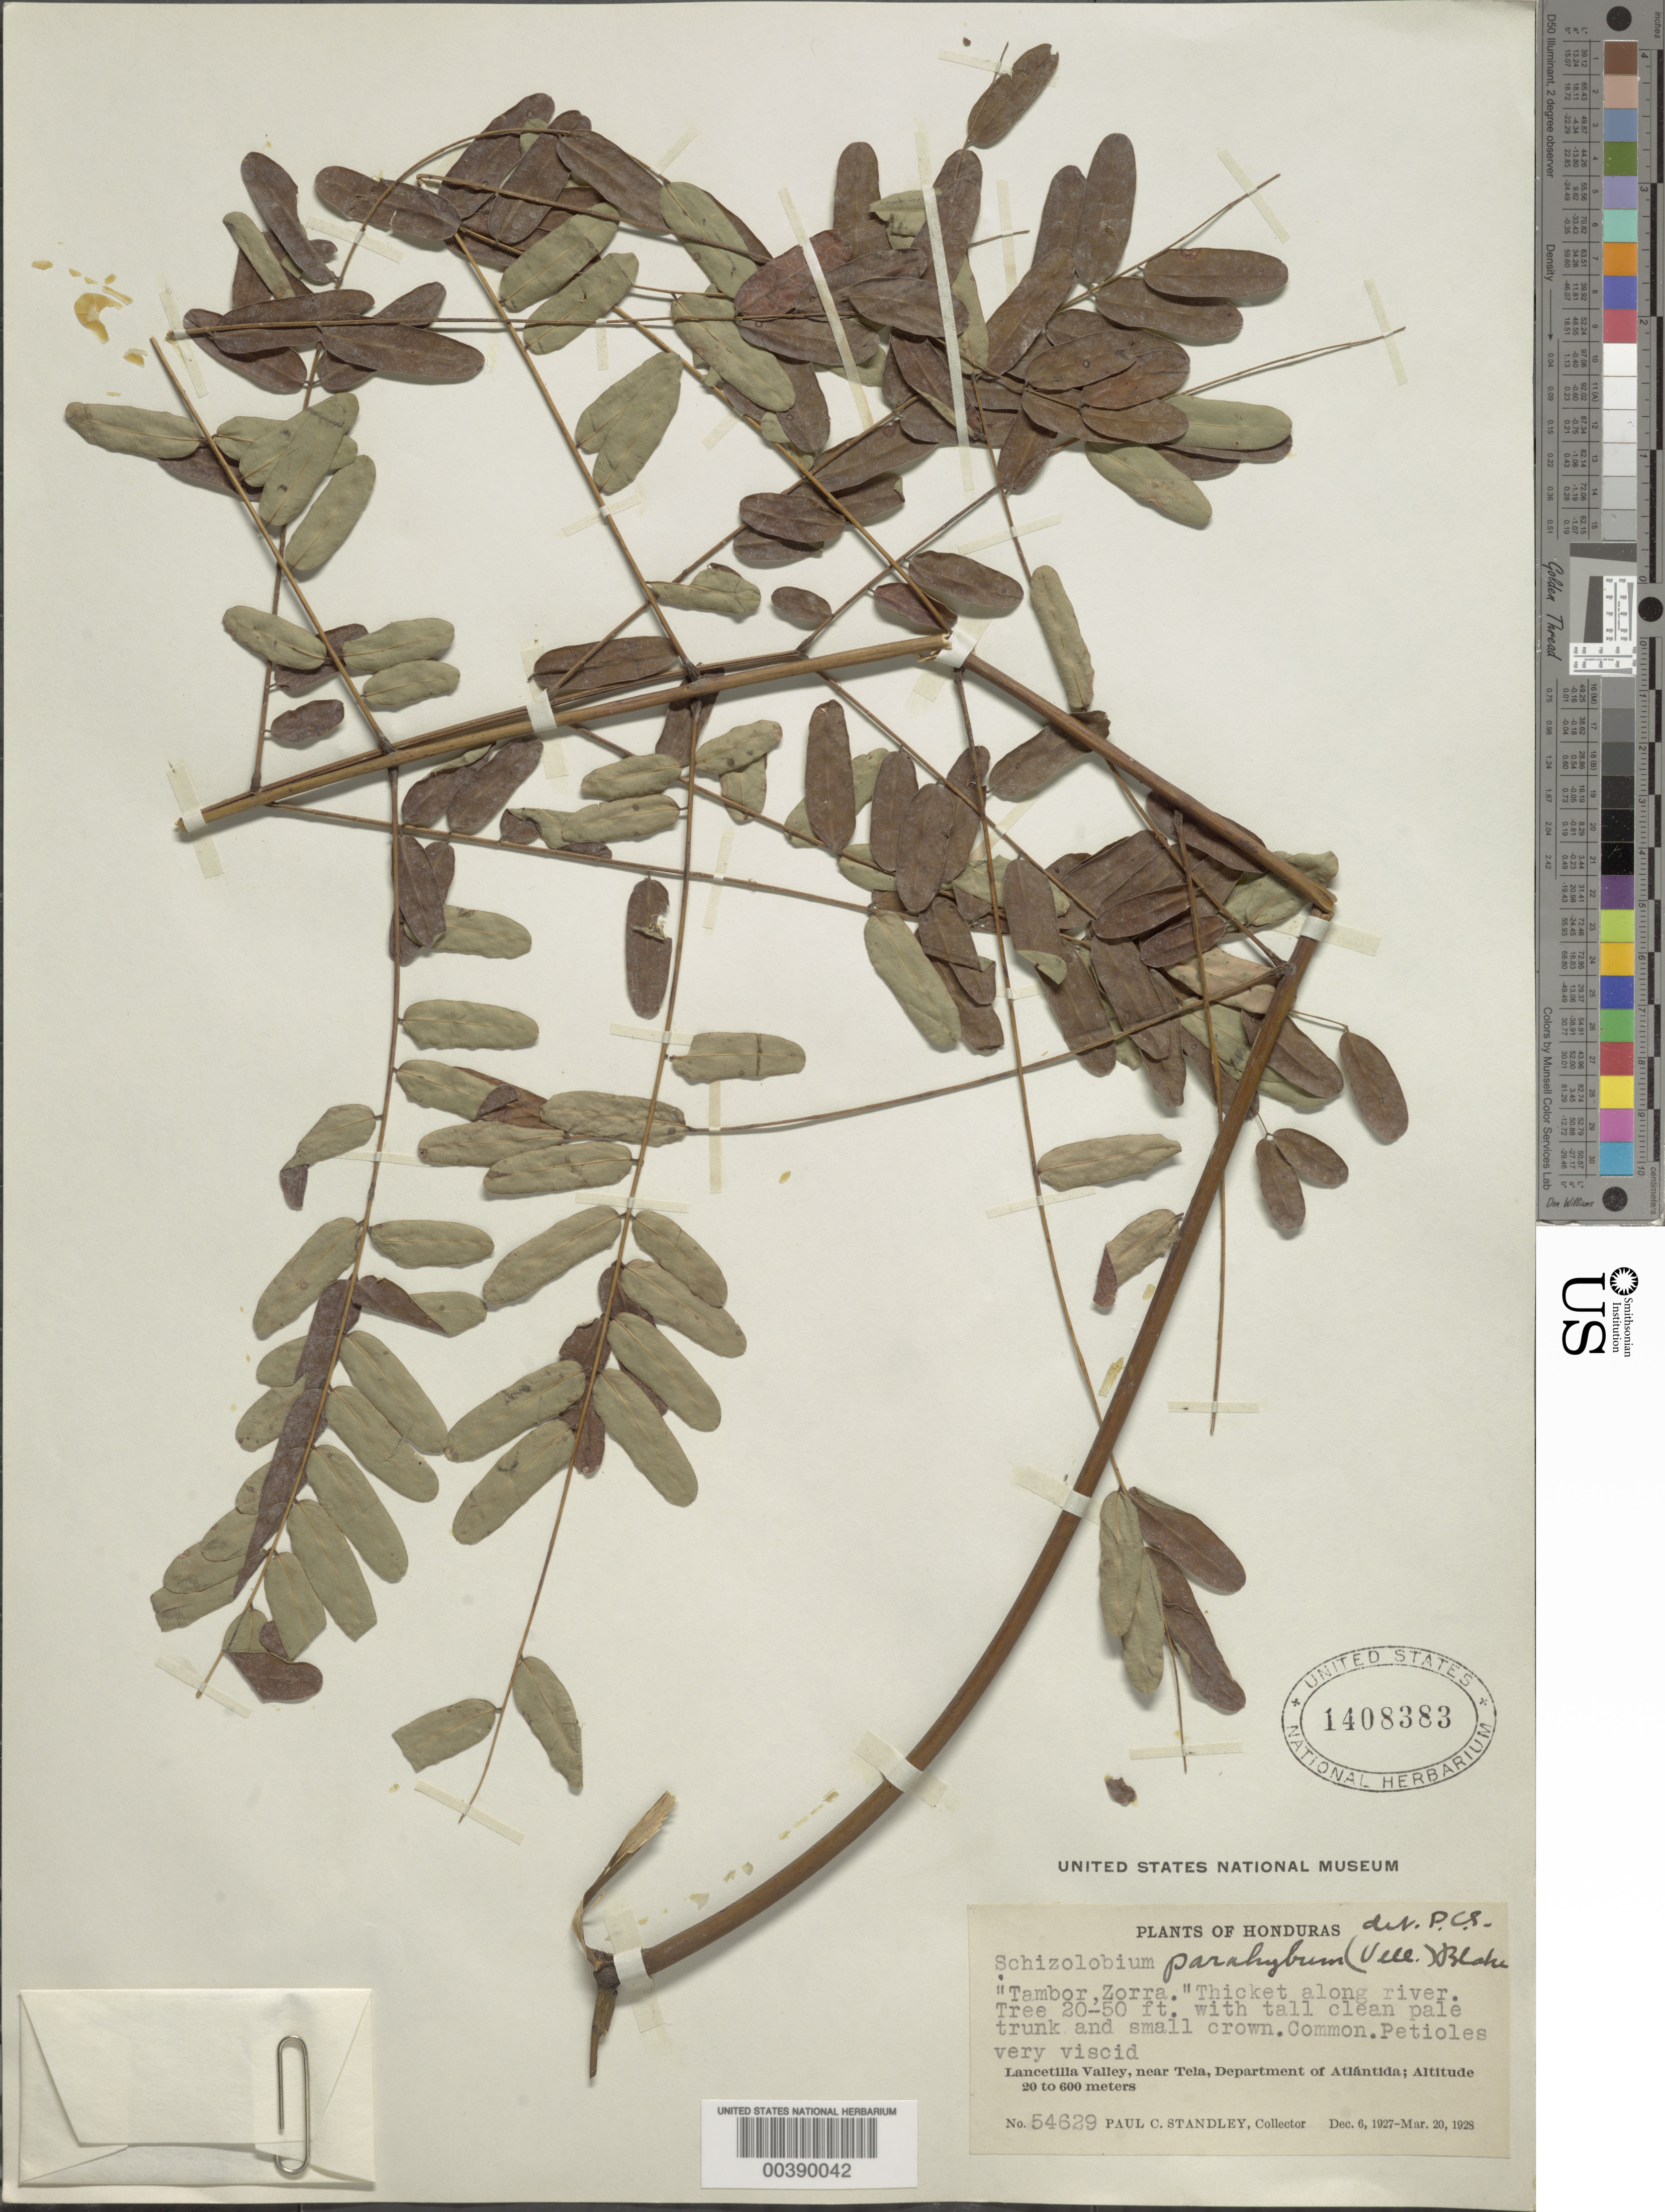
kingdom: Plantae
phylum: Tracheophyta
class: Magnoliopsida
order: Fabales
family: Fabaceae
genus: Schizolobium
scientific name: Schizolobium parahyba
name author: (Vell.) S.F. Blake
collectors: P. C. Standley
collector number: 54629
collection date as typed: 06 Dec 1927 to 20 Mar 1928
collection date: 1927-12-06/1928-03-20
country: Honduras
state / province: Atlántida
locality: Lancetilla Valley, near Tela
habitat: Thicket along river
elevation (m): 20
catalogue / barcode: US 1408383